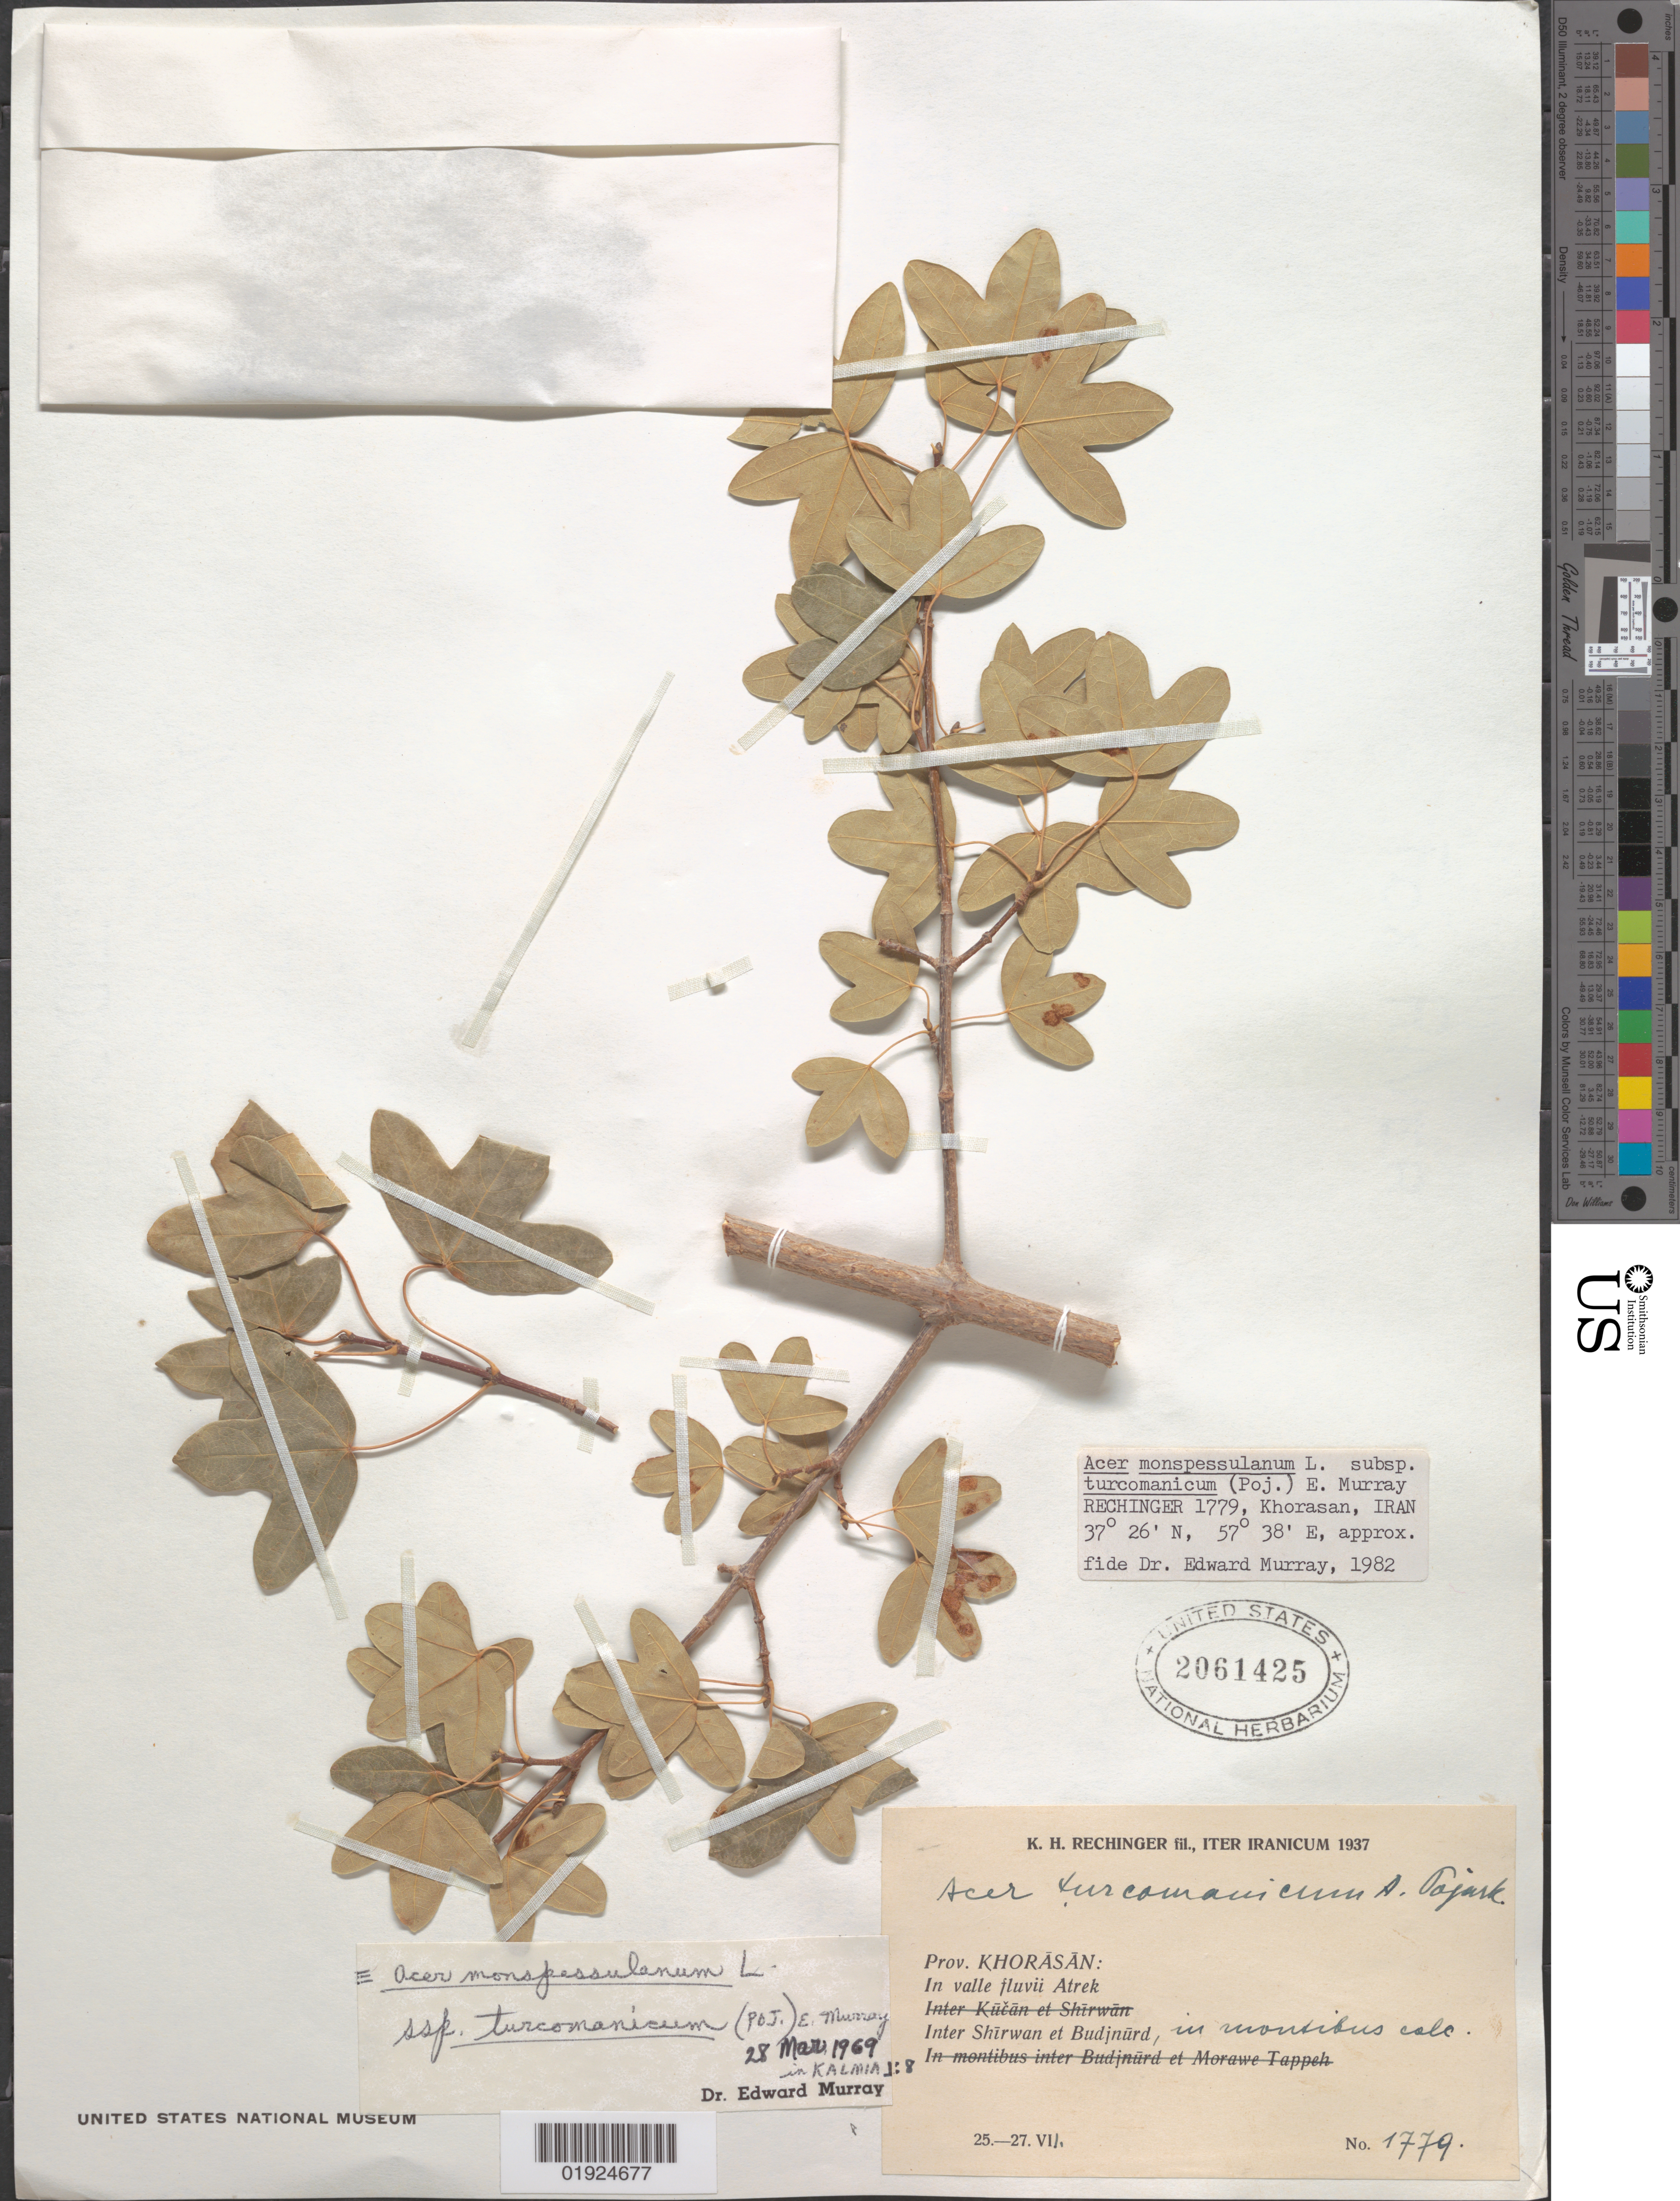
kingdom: Plantae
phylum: Tracheophyta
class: Magnoliopsida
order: Sapindales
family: Sapindaceae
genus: Acer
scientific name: Acer monspessulanum subsp. turcomanicum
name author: Murray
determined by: Murray, Edward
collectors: K. H. Rechinger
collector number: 1779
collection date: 1937-07-25/1937-07-27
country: Iran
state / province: Khorasan [obsolete]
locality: Atrek, inter Shirwan et Budjnurd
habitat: In valle fluvii, montibus calc.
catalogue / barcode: US 2061425